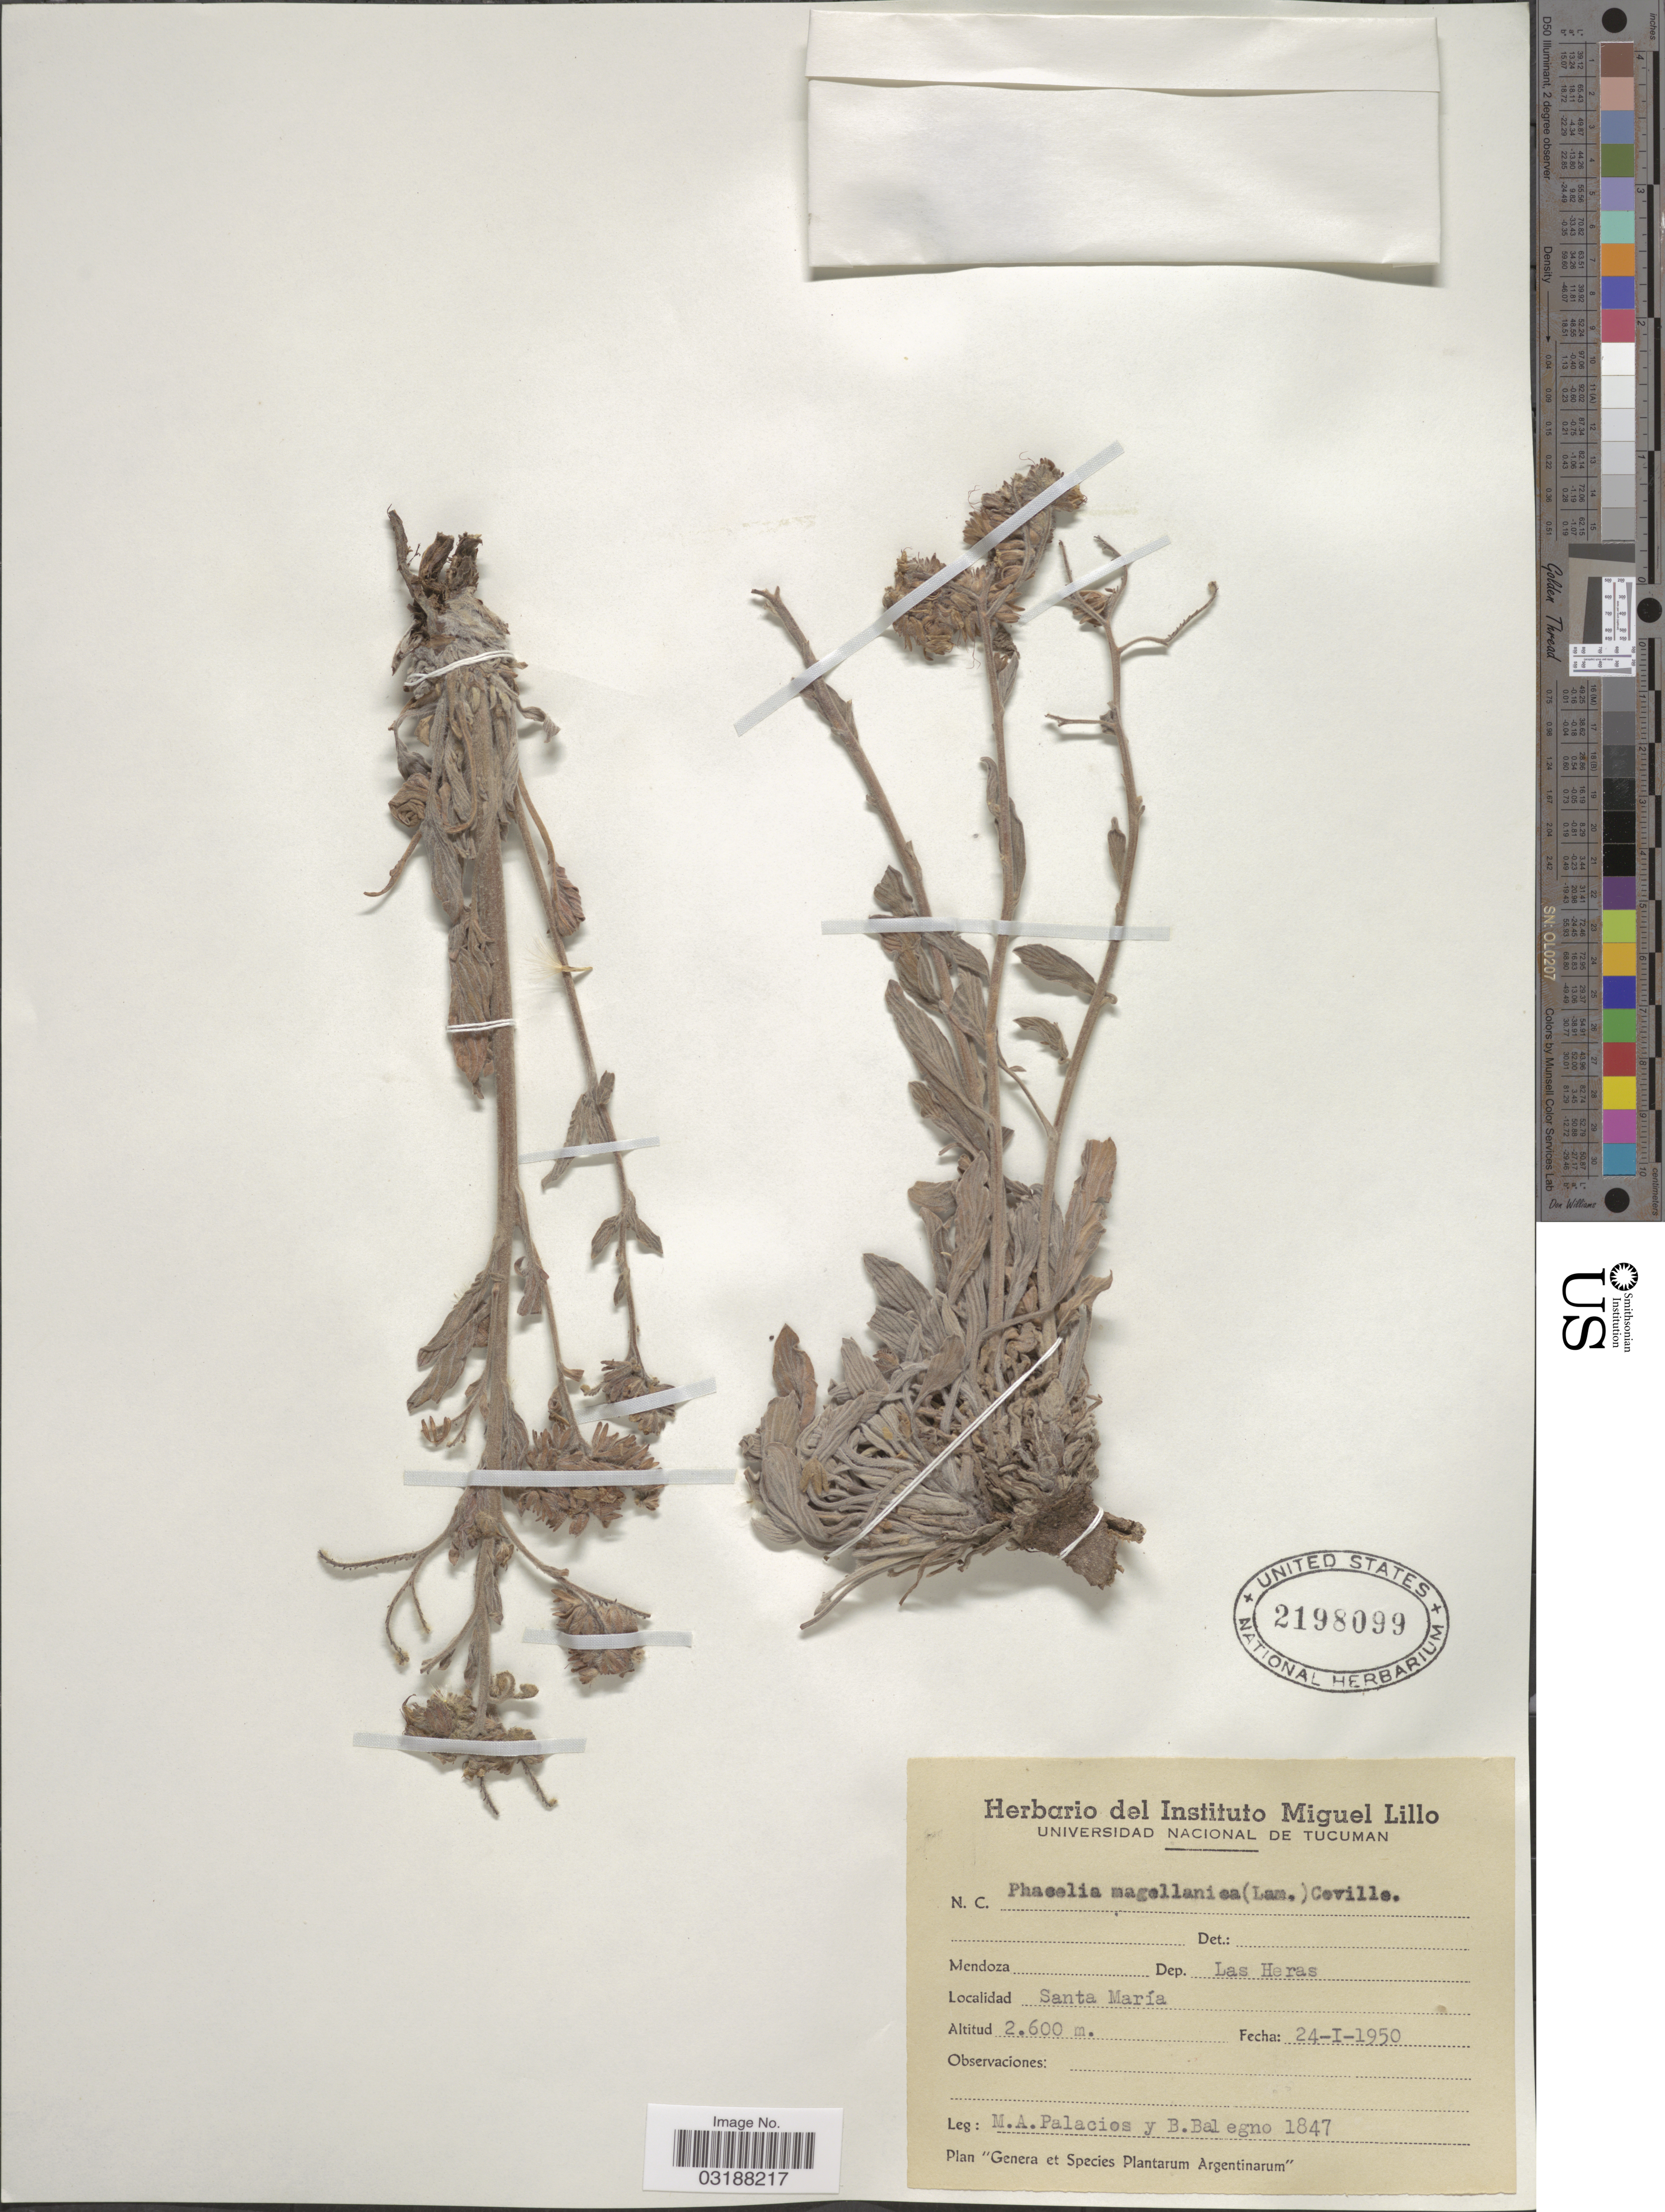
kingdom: Plantae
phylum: Tracheophyta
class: Magnoliopsida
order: Boraginales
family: Hydrophyllaceae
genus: Phacelia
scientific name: Phacelia magellanica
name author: (Lam.) Coville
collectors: M. Palacios & B. Balegno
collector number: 1847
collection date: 1950-01-24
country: Argentina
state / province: Mendoza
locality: Dep. Las Heras, Santa María.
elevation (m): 2600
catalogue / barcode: US 2198099